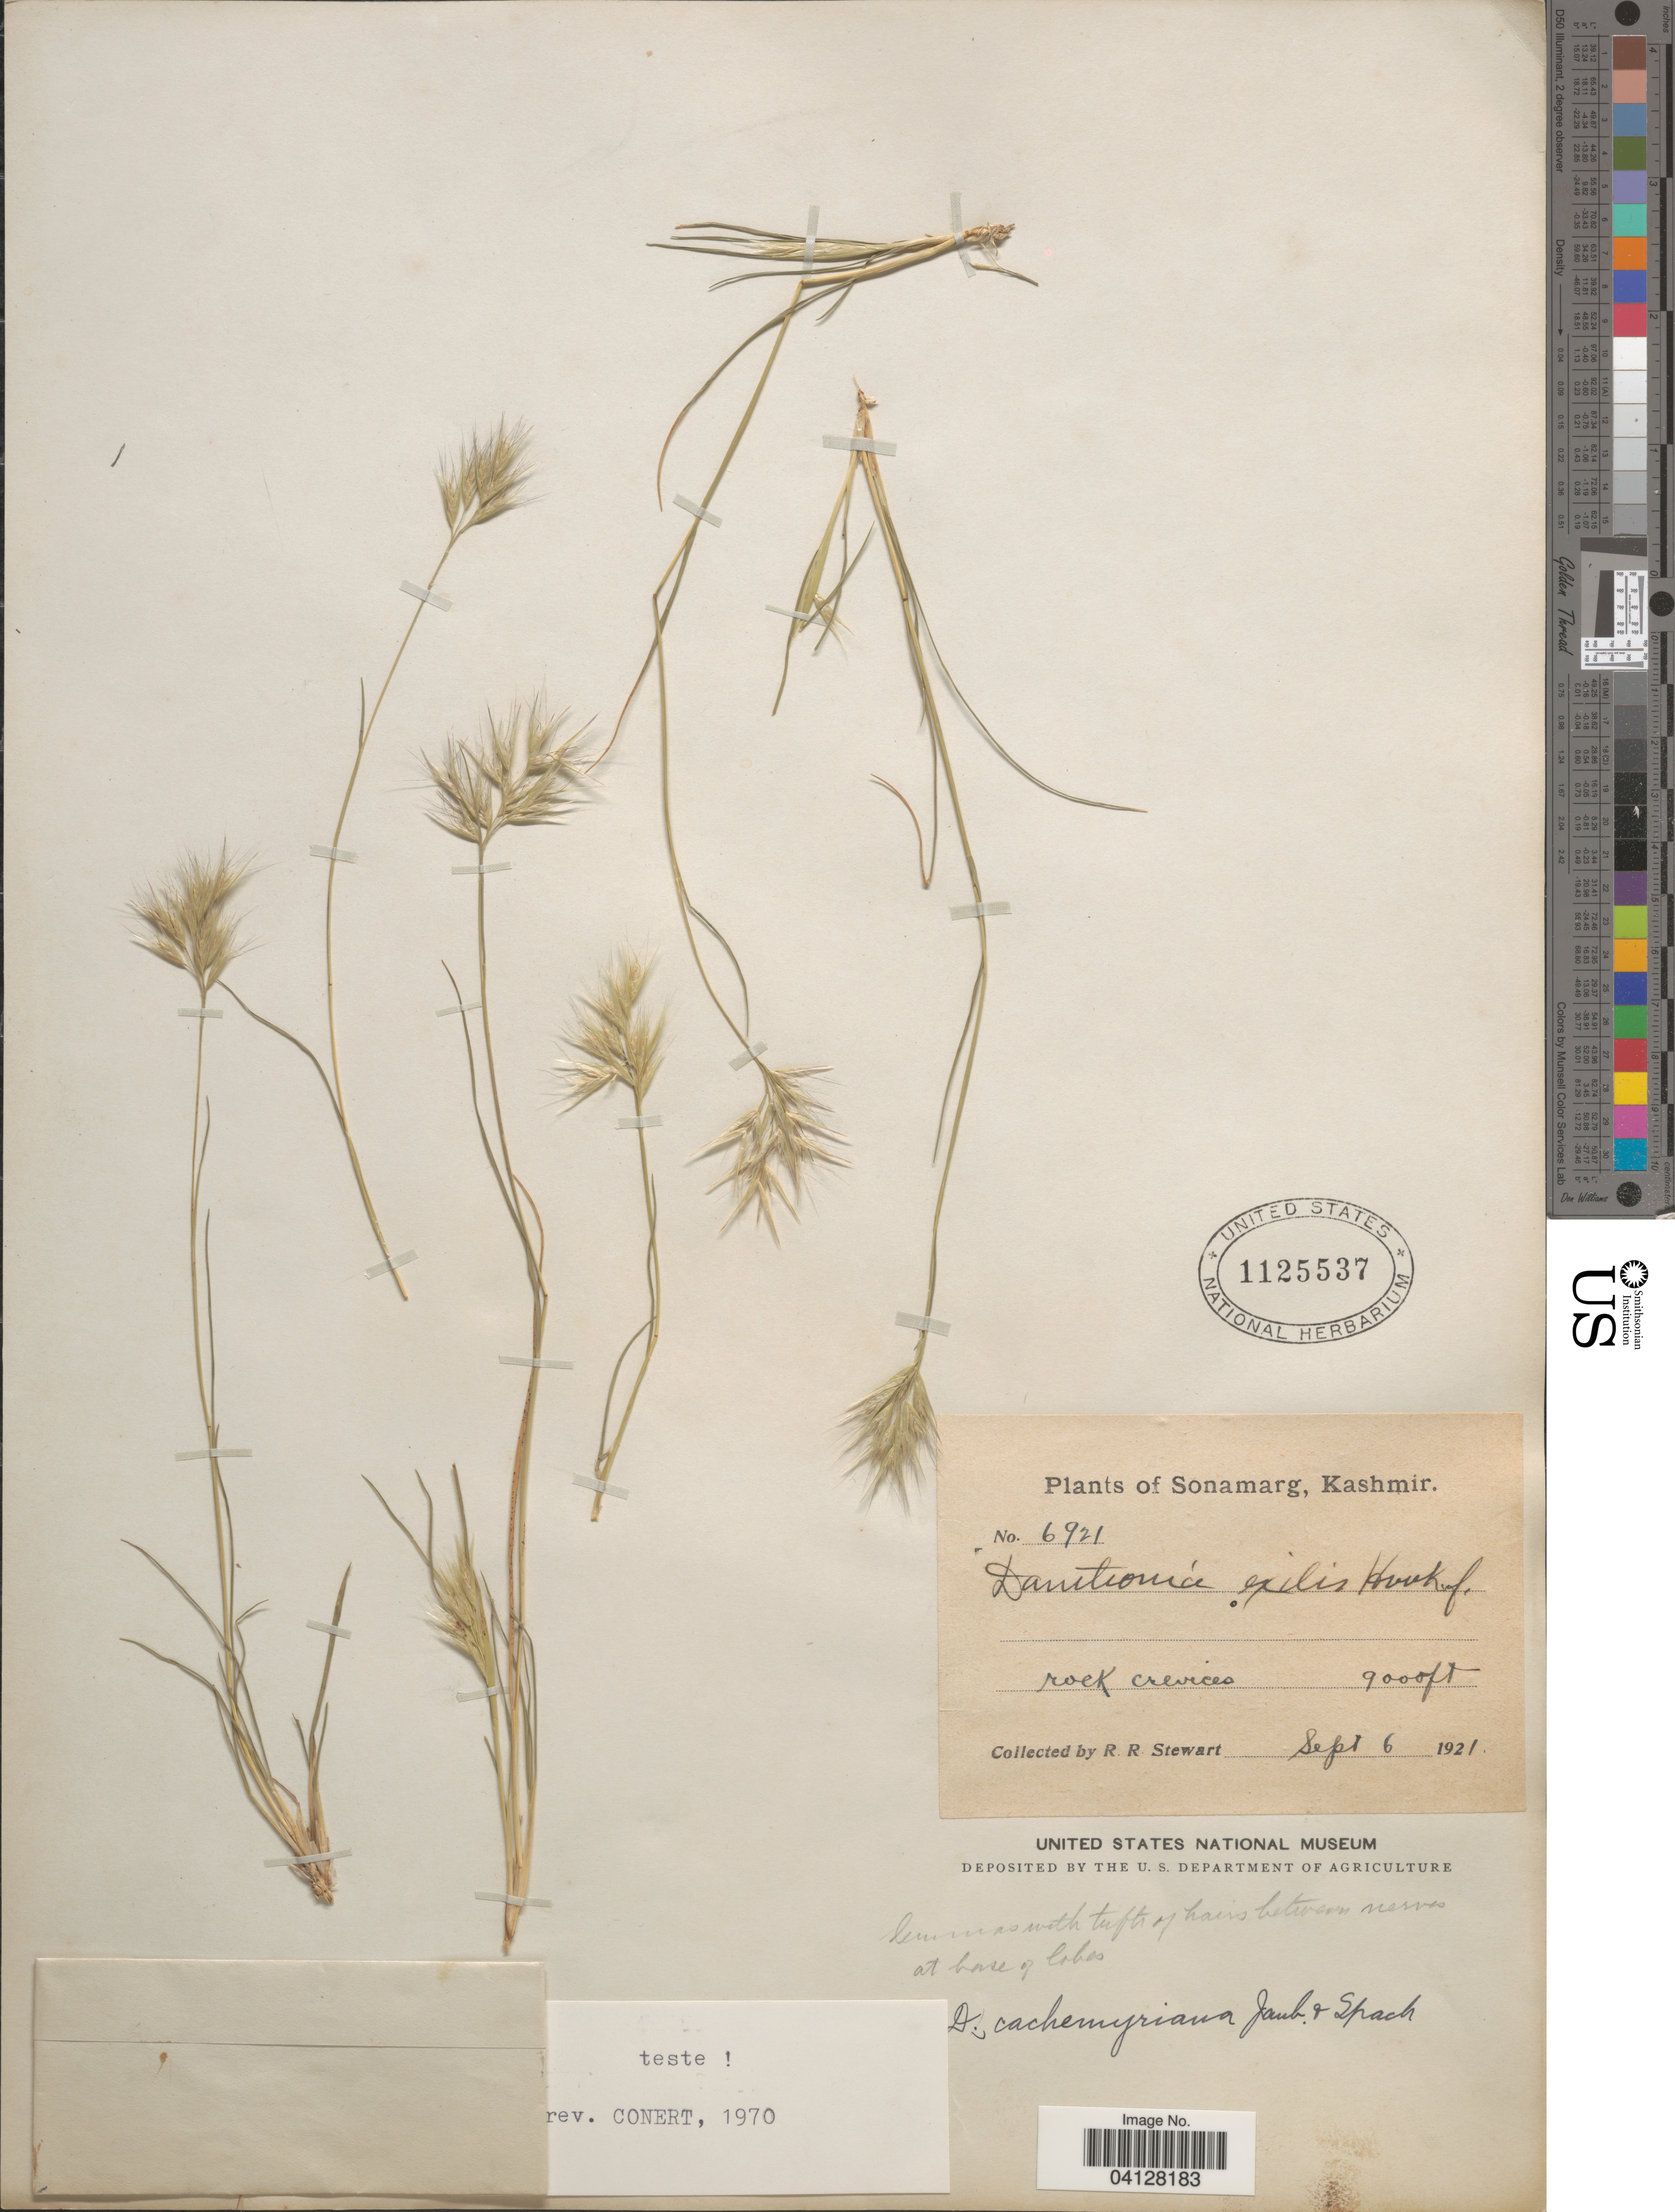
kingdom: Plantae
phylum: Tracheophyta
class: Liliopsida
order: Poales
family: Poaceae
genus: Danthonia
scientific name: Danthonia exilis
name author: Hook. f.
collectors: R. Stewart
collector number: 6921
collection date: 1921-09-06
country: India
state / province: Jammu and Kashmir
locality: Sonamarg, Kashmir.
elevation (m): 2743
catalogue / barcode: US 1125537